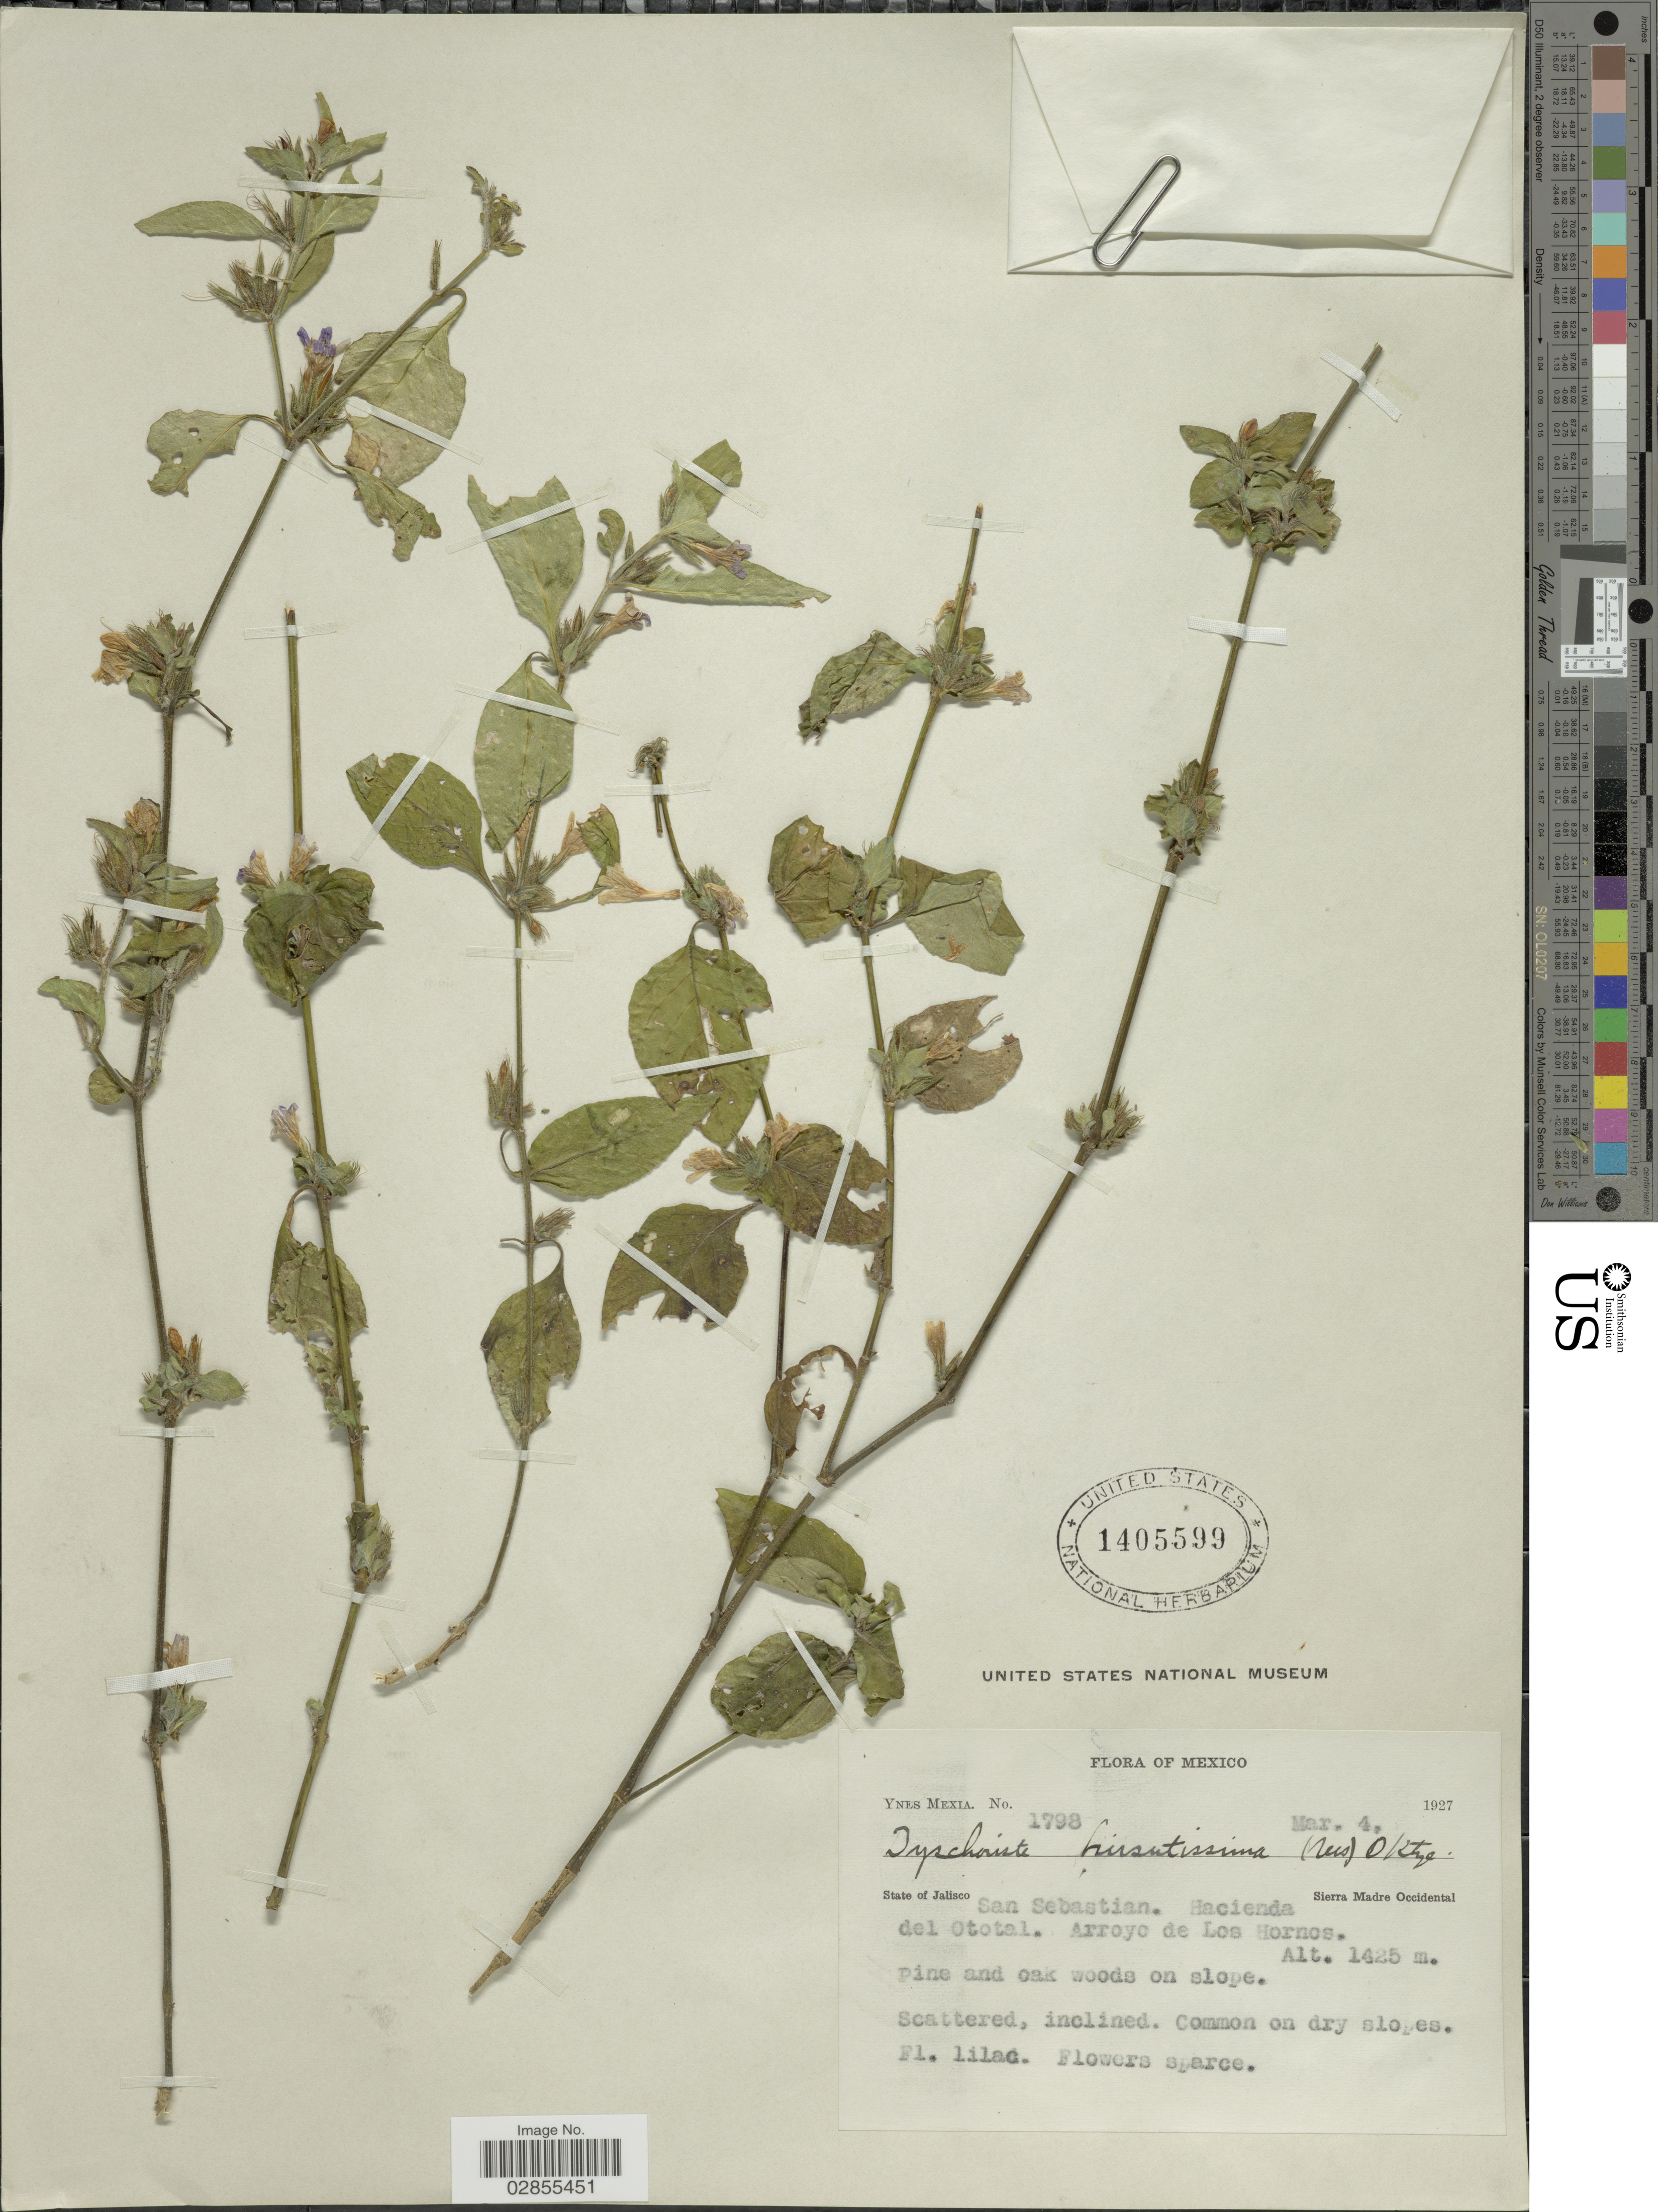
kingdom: Plantae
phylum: Tracheophyta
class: Magnoliopsida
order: Lamiales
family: Acanthaceae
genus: Dyschoriste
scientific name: Dyschoriste hirsutissima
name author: (Nees) Kuntze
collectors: Y. Mexia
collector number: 1798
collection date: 1927-03-04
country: Mexico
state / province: Jalisco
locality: San Sebastian, Hacienda del Ototal, Arroyo de Los Hornos, Sierra Madre Occidental.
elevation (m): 1425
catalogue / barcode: US 1405599